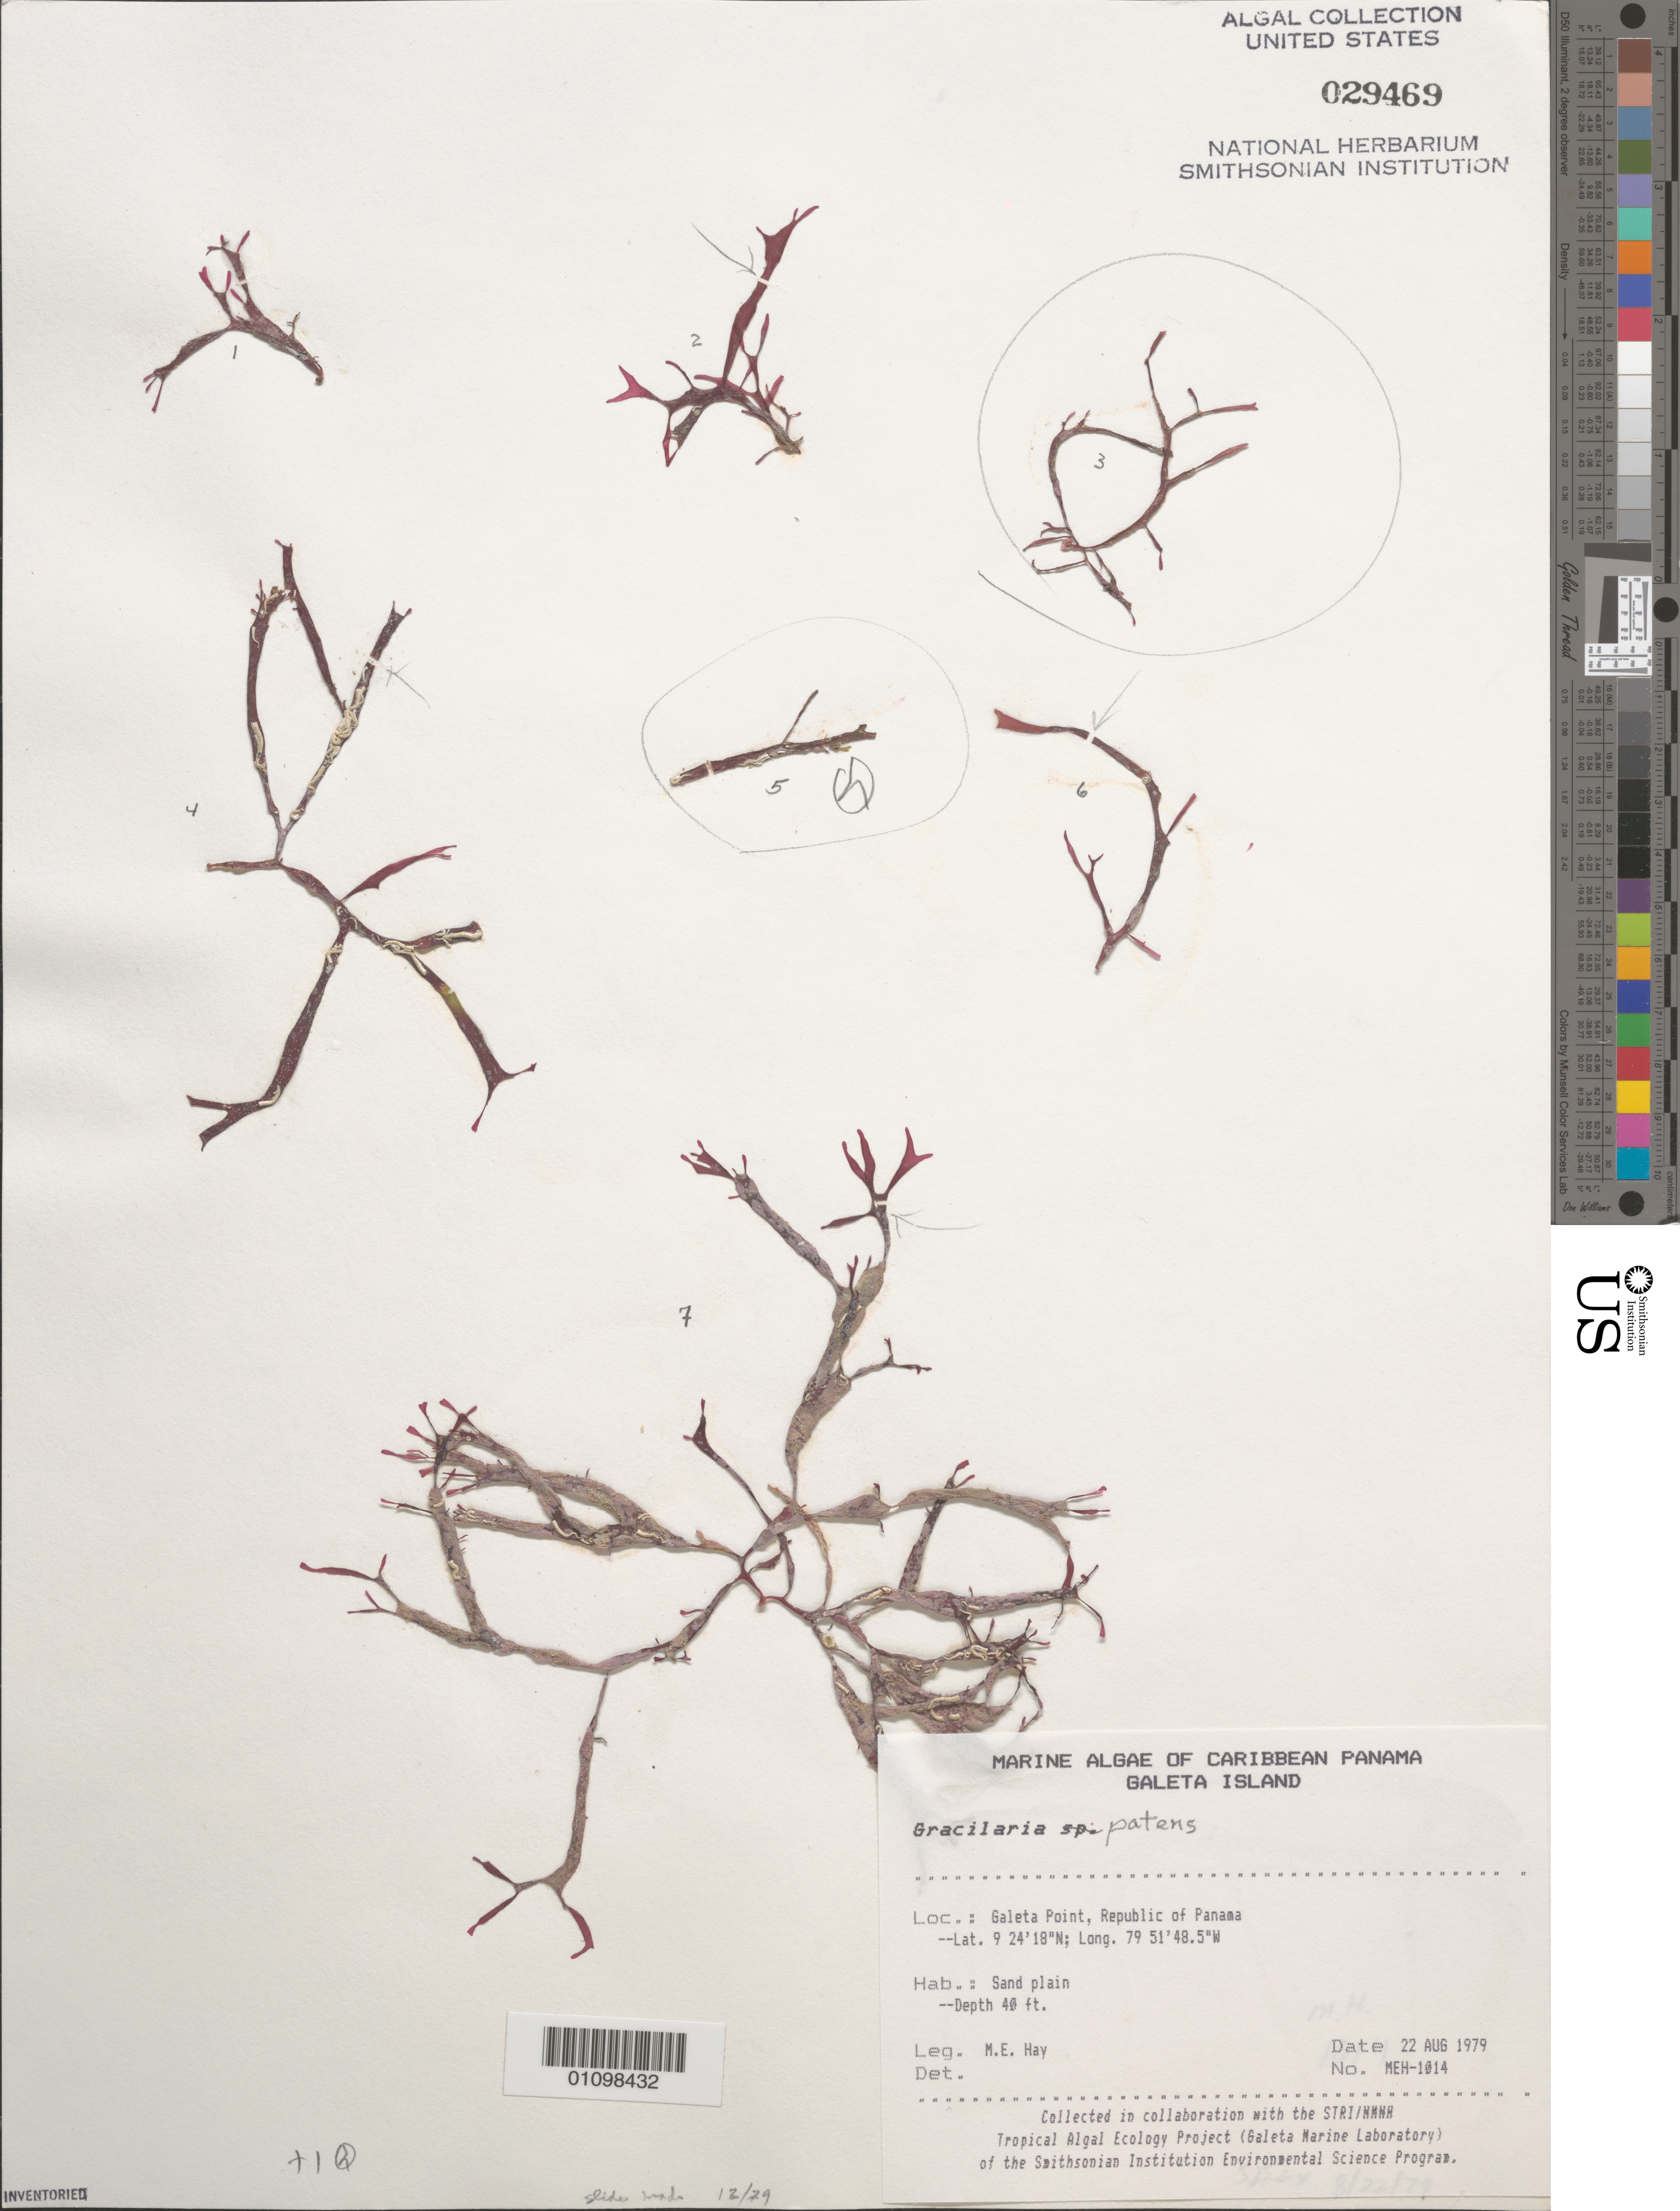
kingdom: Plantae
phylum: Rhodophyta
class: Florideophyceae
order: Gracilariales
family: Gracilariaceae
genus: Gracilaria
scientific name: Gracilaria patens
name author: P. Crouan & H. Crouan in Schramm & Maze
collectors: M. E. Hay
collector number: MEH-1014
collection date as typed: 22 Aug 1979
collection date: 1979-08-22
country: Panama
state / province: Colón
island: Galeta Island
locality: Galeta Point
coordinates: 9 24' 18" N, 79 51' 48.5" W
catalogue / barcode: US 29469